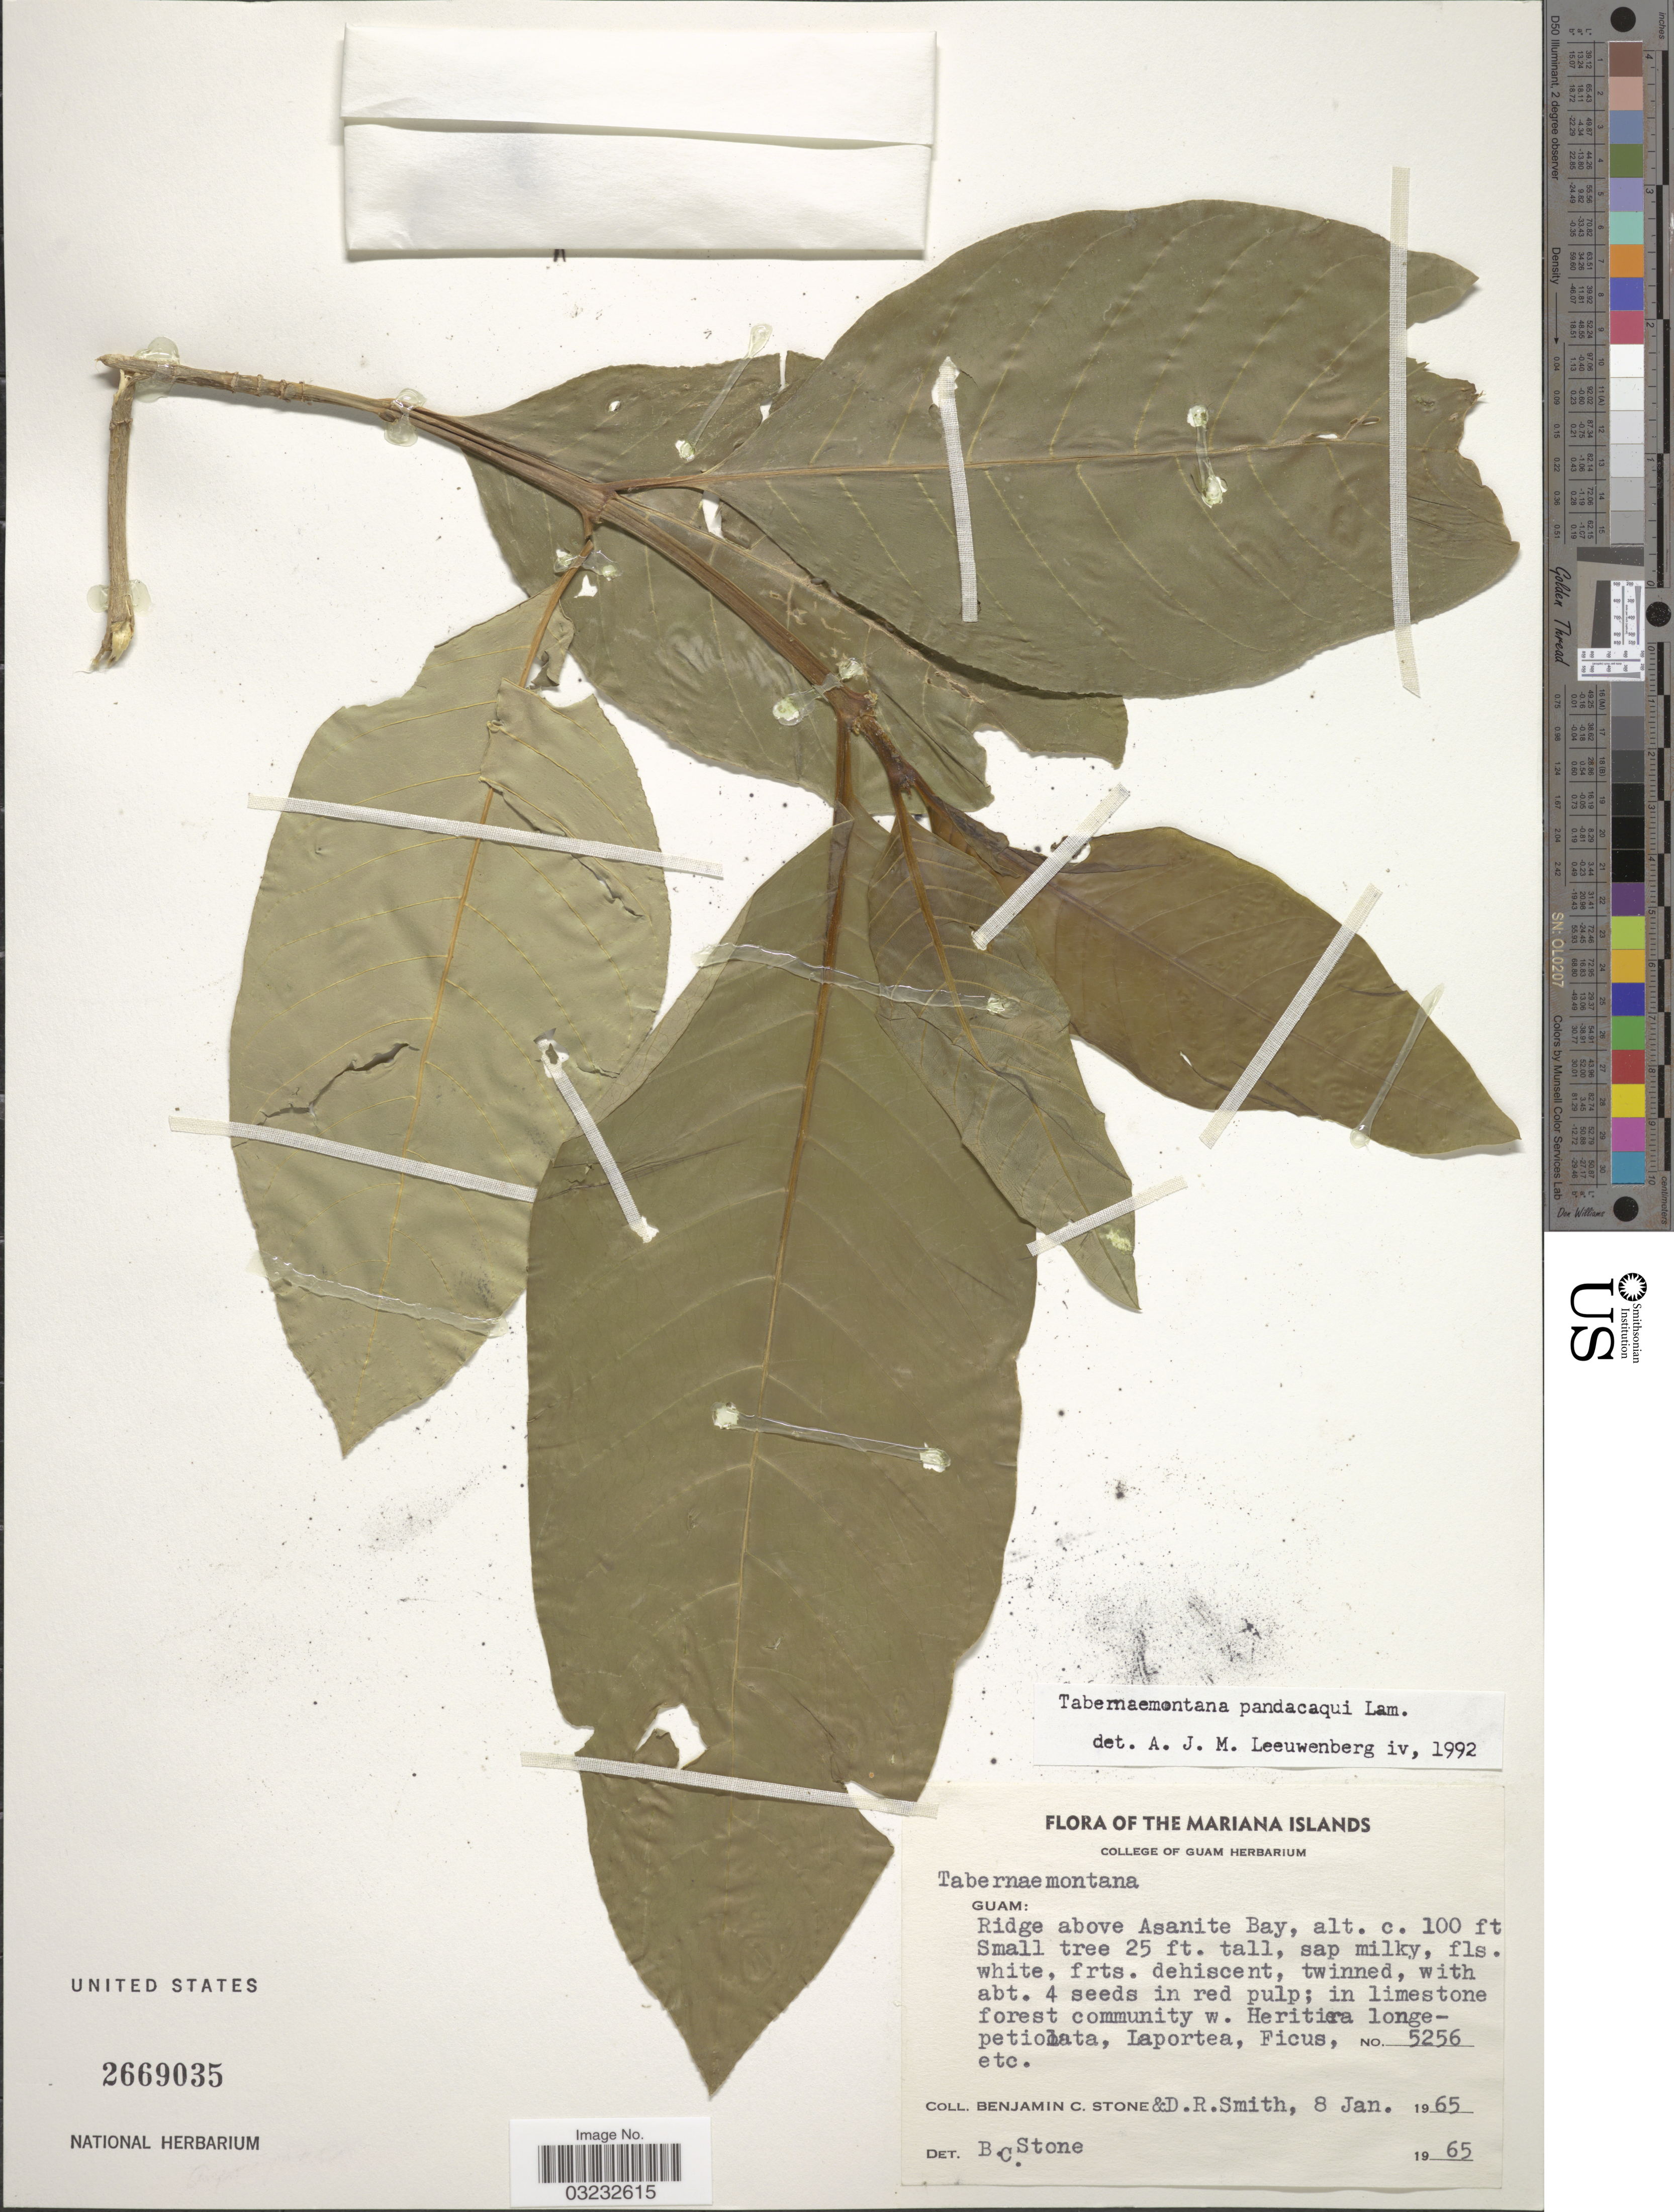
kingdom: Plantae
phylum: Tracheophyta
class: Magnoliopsida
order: Gentianales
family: Apocynaceae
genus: Tabernaemontana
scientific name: Tabernaemontana pandacaqui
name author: Poir.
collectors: B. C. Stone & D. R. Smith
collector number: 5256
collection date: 1965-01-08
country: Guam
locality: Guam: Ridge above Asanite Bay.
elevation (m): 30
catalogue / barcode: US 2669035